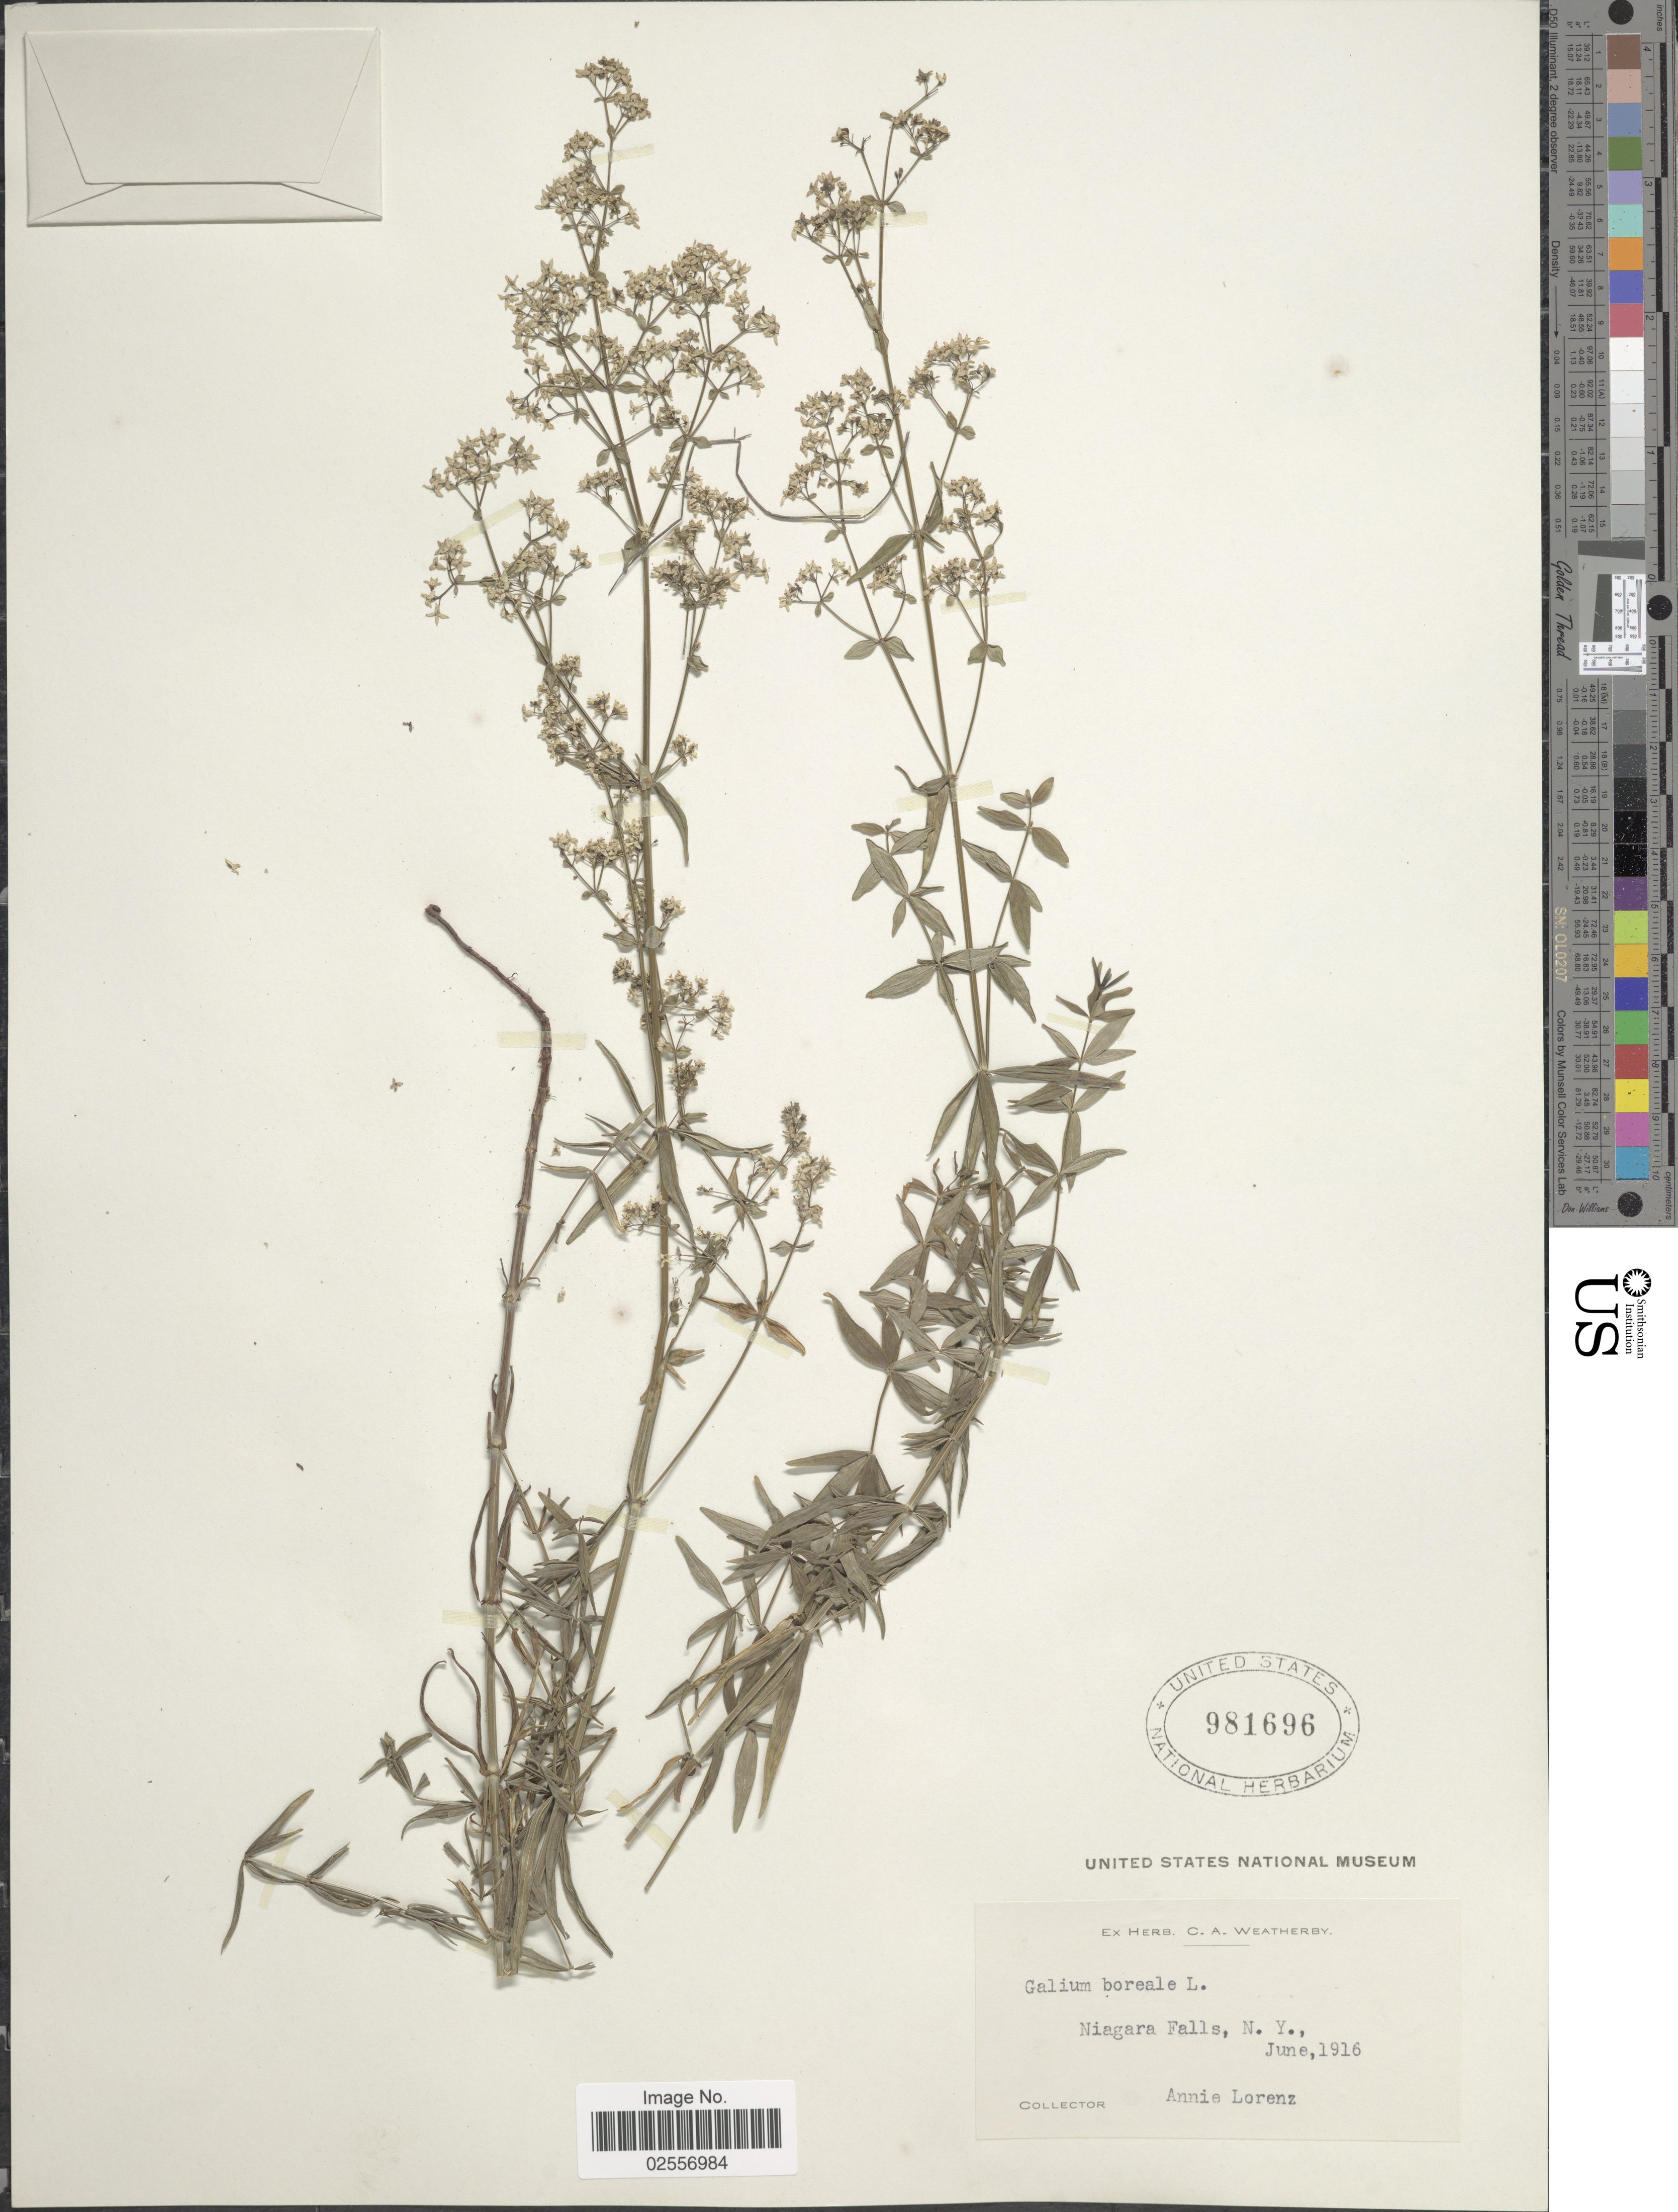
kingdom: Plantae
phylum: Tracheophyta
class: Magnoliopsida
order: Gentianales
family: Rubiaceae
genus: Galium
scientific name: Galium boreale L.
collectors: A. Lorenz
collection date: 1916-06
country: United States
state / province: New York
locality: Niagara Falls, N. Y.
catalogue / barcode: US 981696